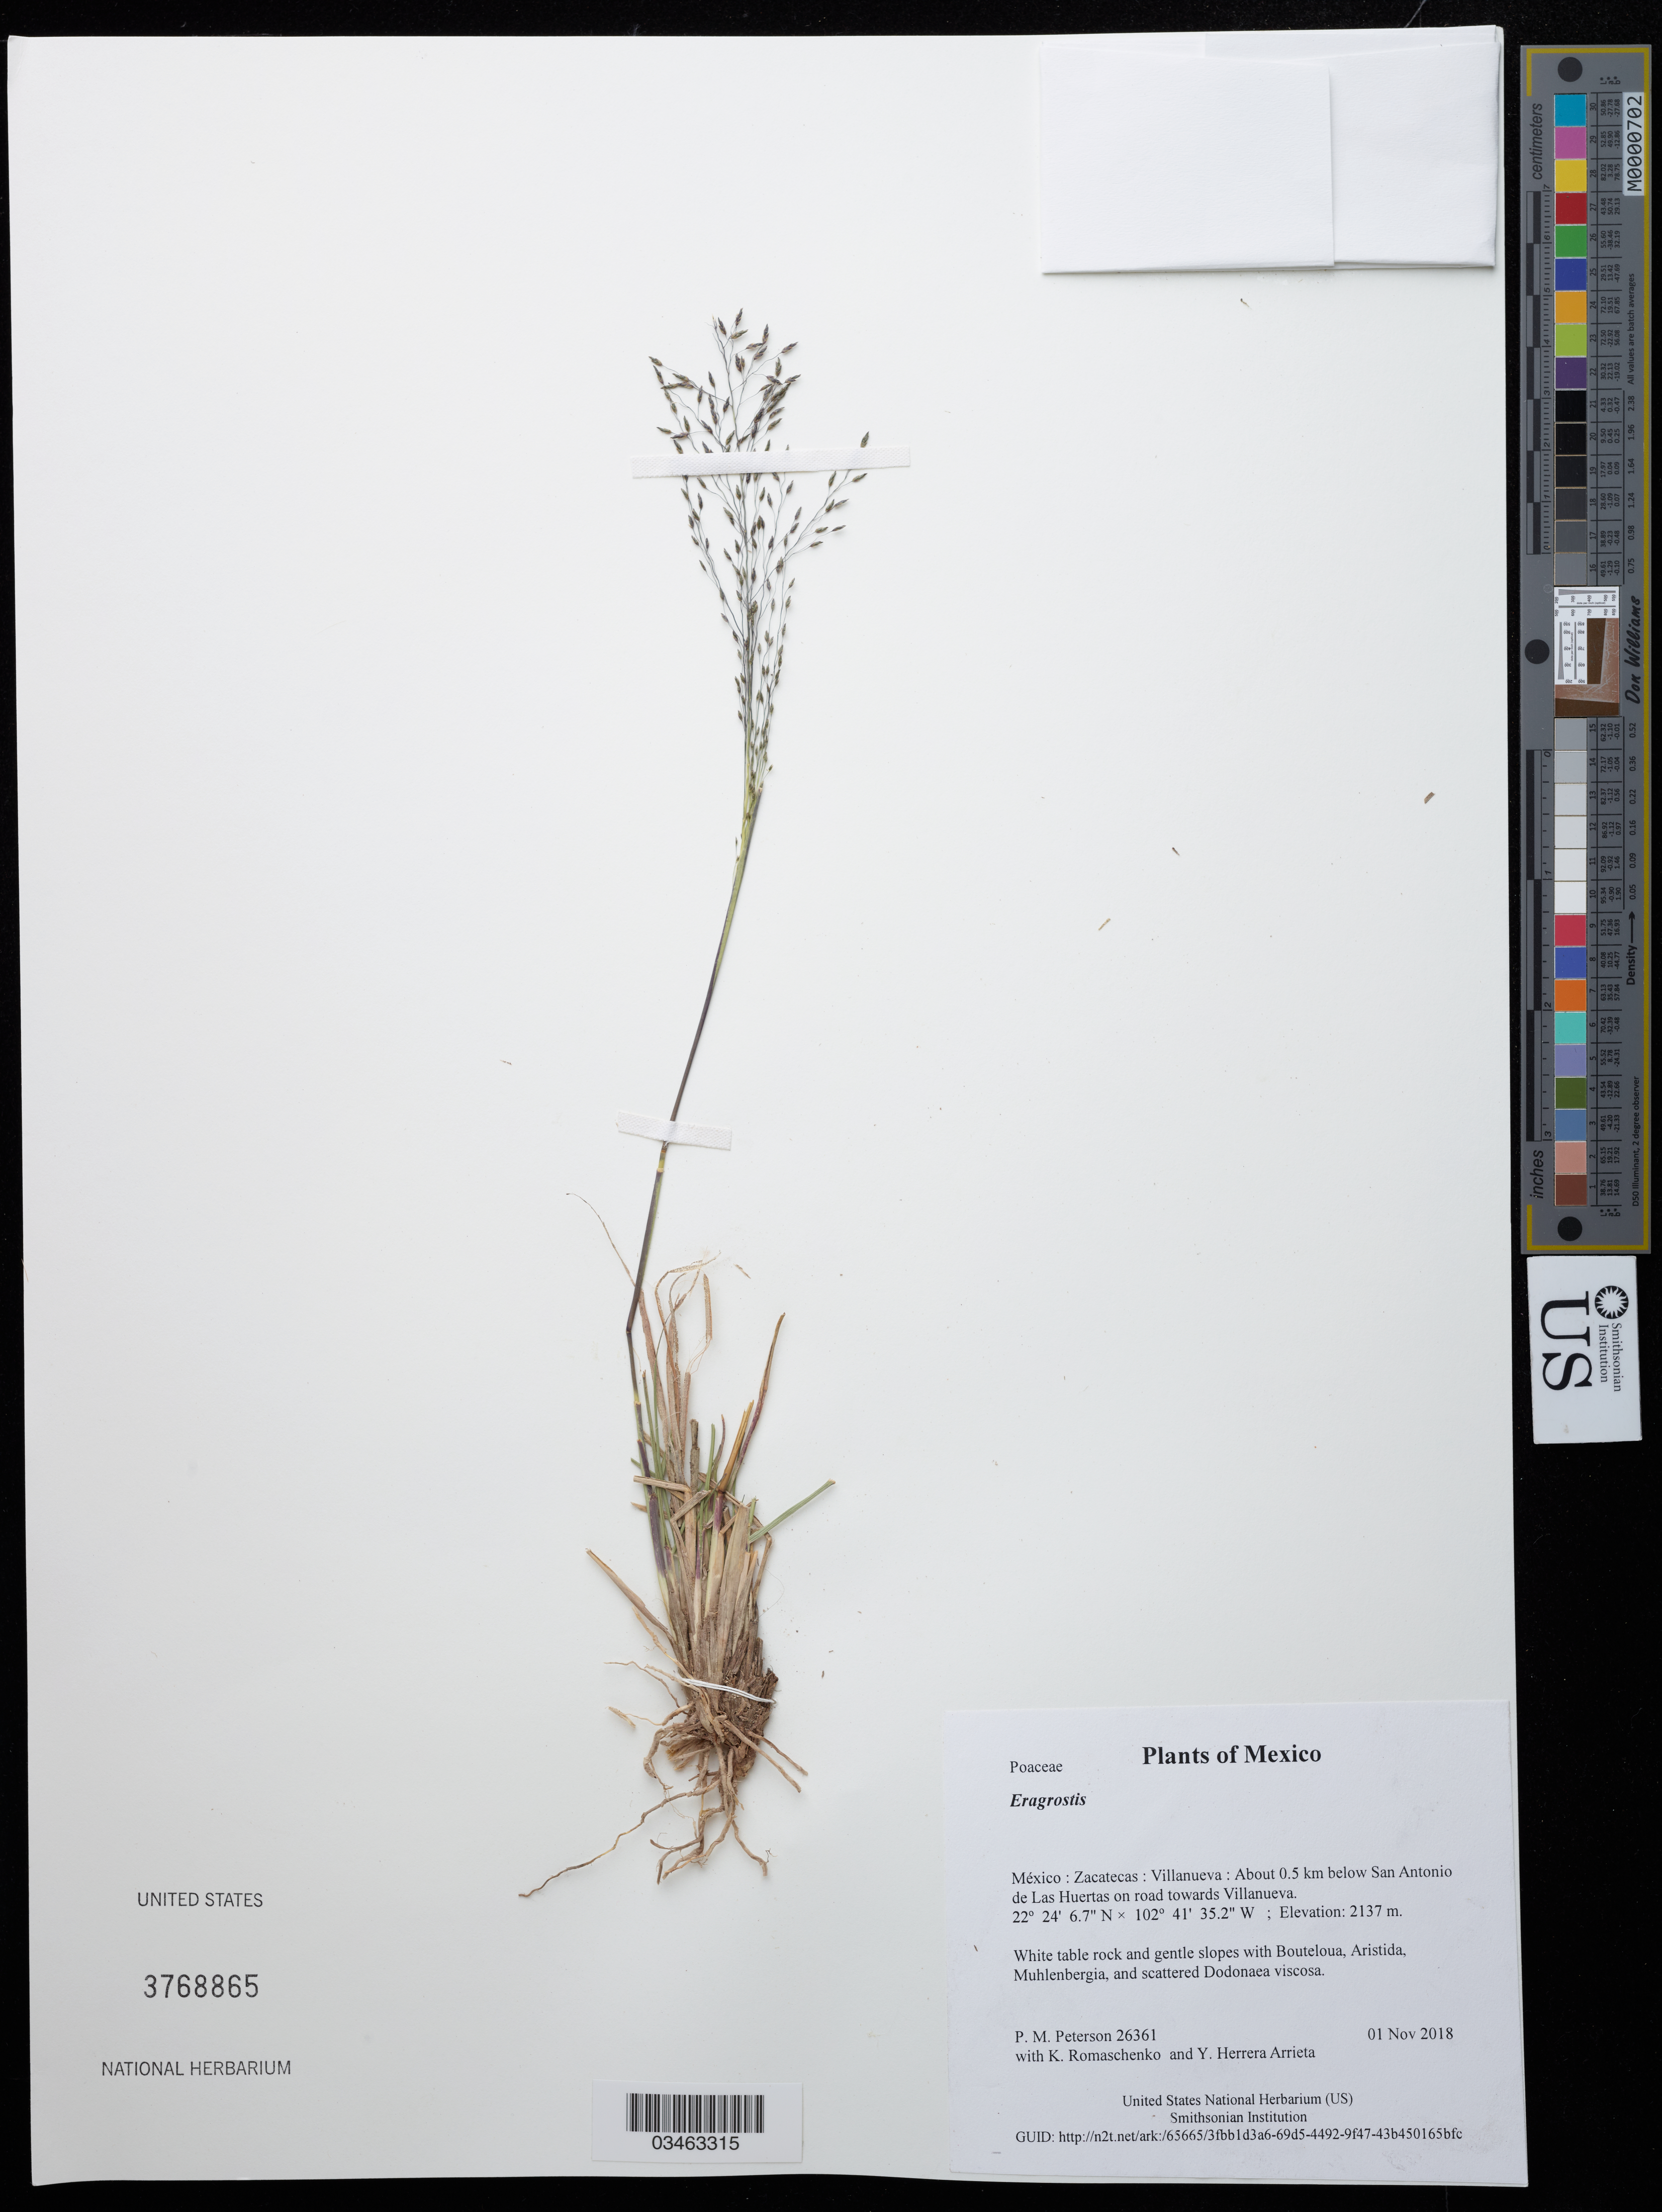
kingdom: Plantae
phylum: Tracheophyta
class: Liliopsida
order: Poales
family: Poaceae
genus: Eragrostis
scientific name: Eragrostis sp.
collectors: P. M. Peterson, K. Romaschenko & Y. Herrera Arrieta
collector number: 26361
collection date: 2018-11-01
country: México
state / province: Zacatecas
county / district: Villanueva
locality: About 0.5 km below San Antonio de Las Huertas on road towards Villanueva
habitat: White table rock and gentle slopes with Bouteloua, Aristida, Muhlenbergia, and scattered Dodonaea viscosa.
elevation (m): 2137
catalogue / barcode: US 3768865